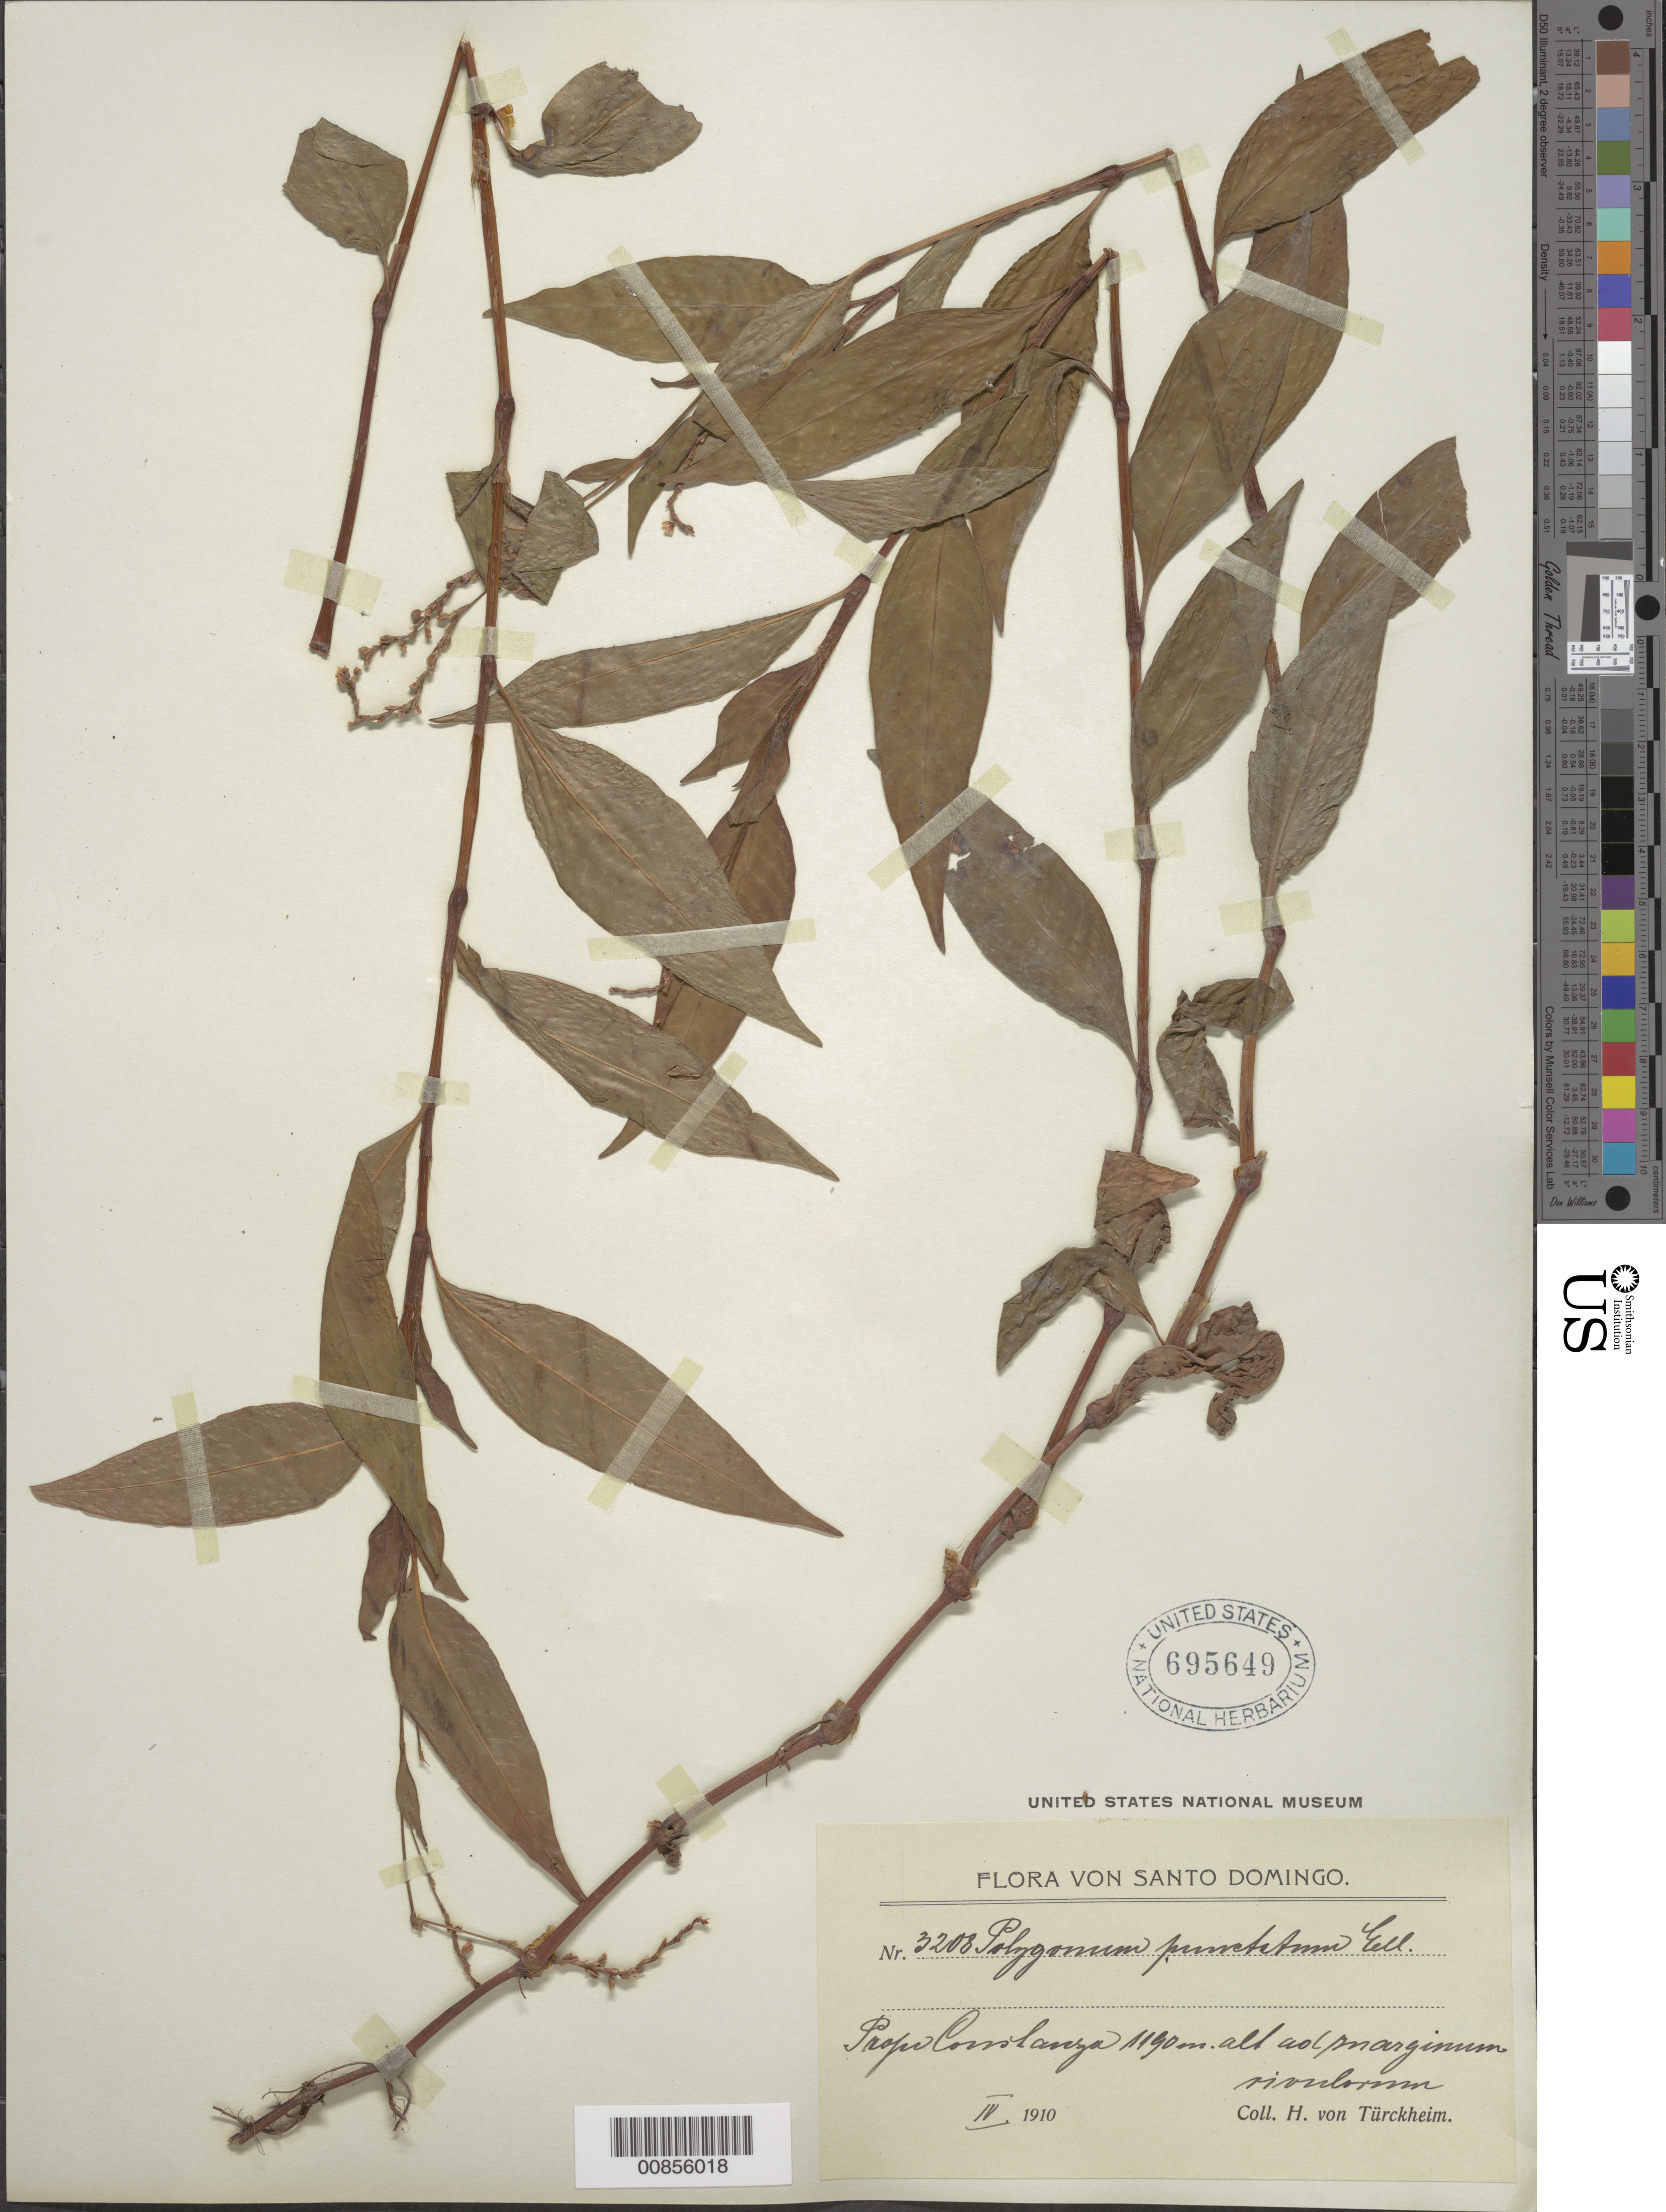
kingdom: Plantae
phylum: Tracheophyta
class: Magnoliopsida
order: Caryophyllales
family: Polygonaceae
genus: Polygonum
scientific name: Polygonum punctatum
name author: Elliott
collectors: H. von Türckheim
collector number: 3208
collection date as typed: Apr 1910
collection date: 1910-04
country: Dominican Republic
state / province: La Vega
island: Hispaniola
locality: Prope Constanza.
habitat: Aol marginum rivulorum.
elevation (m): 1190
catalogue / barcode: US 695649